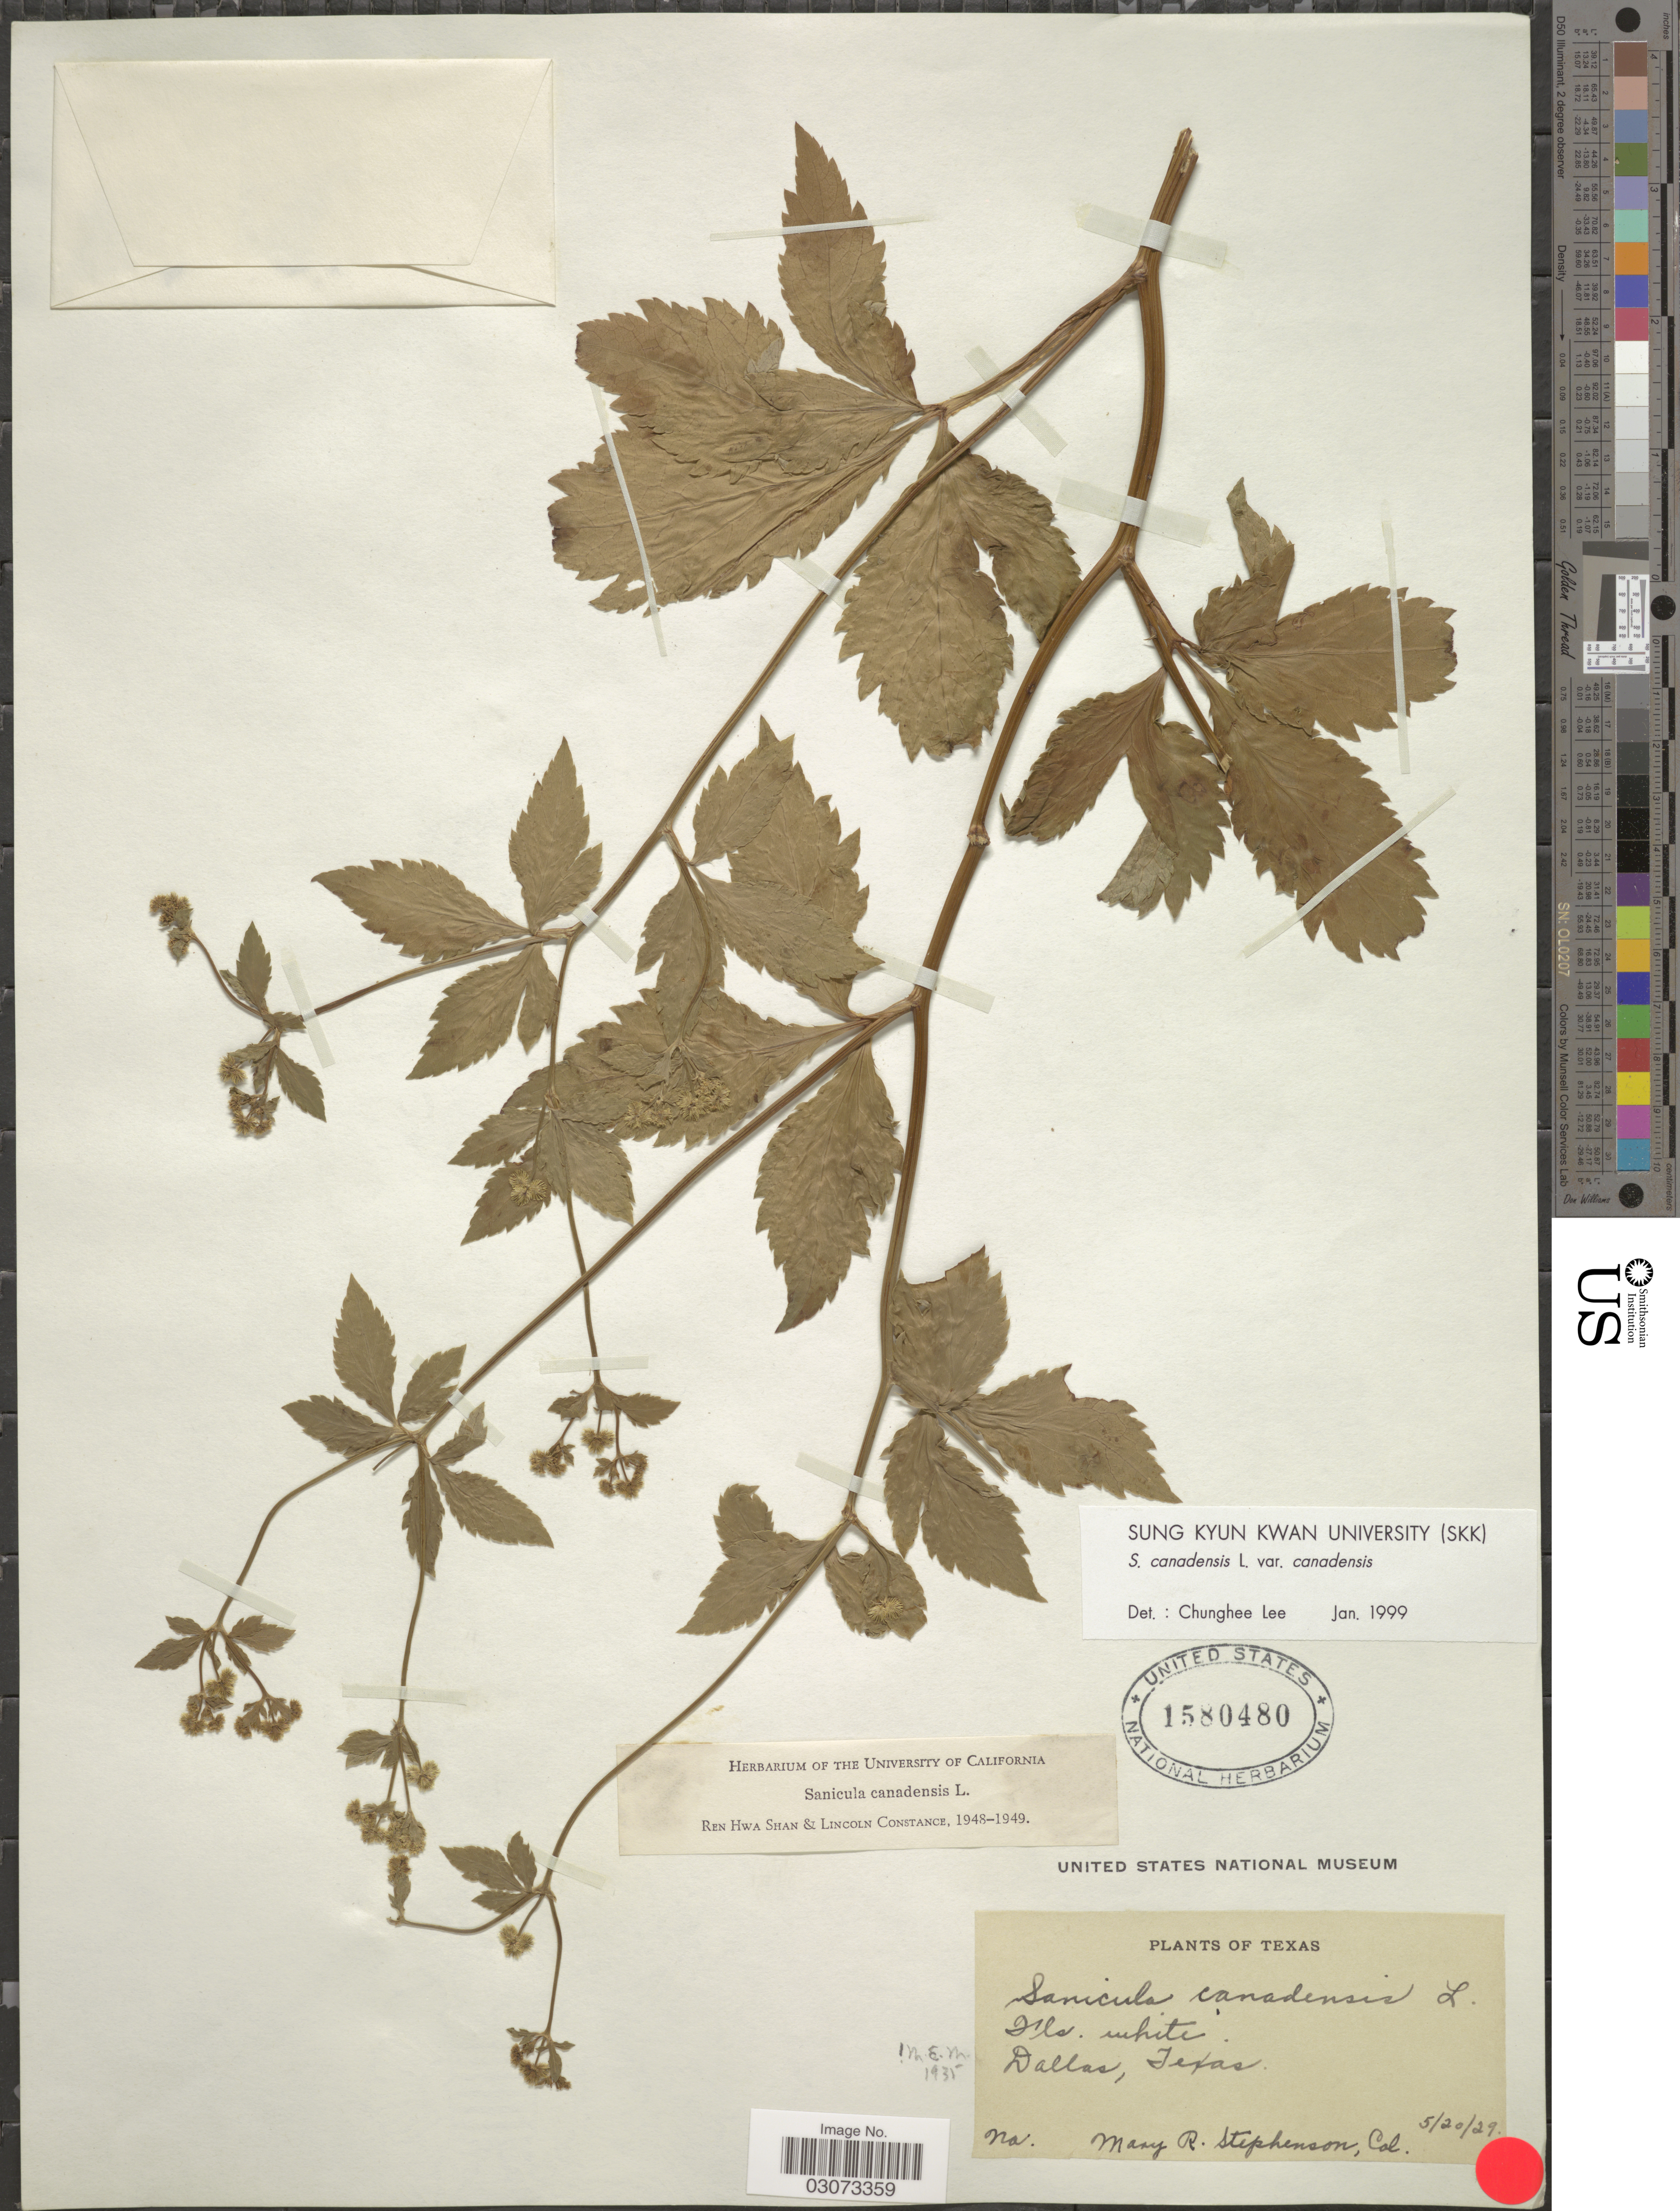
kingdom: Plantae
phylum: Tracheophyta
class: Magnoliopsida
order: Apiales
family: Apiaceae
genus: Sanicula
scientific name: Sanicula canadensis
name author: L.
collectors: M. Stephenson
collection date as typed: Transcribed d/m/y: 20/5/29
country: United States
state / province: Texas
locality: Dallas.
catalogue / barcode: US 1580480